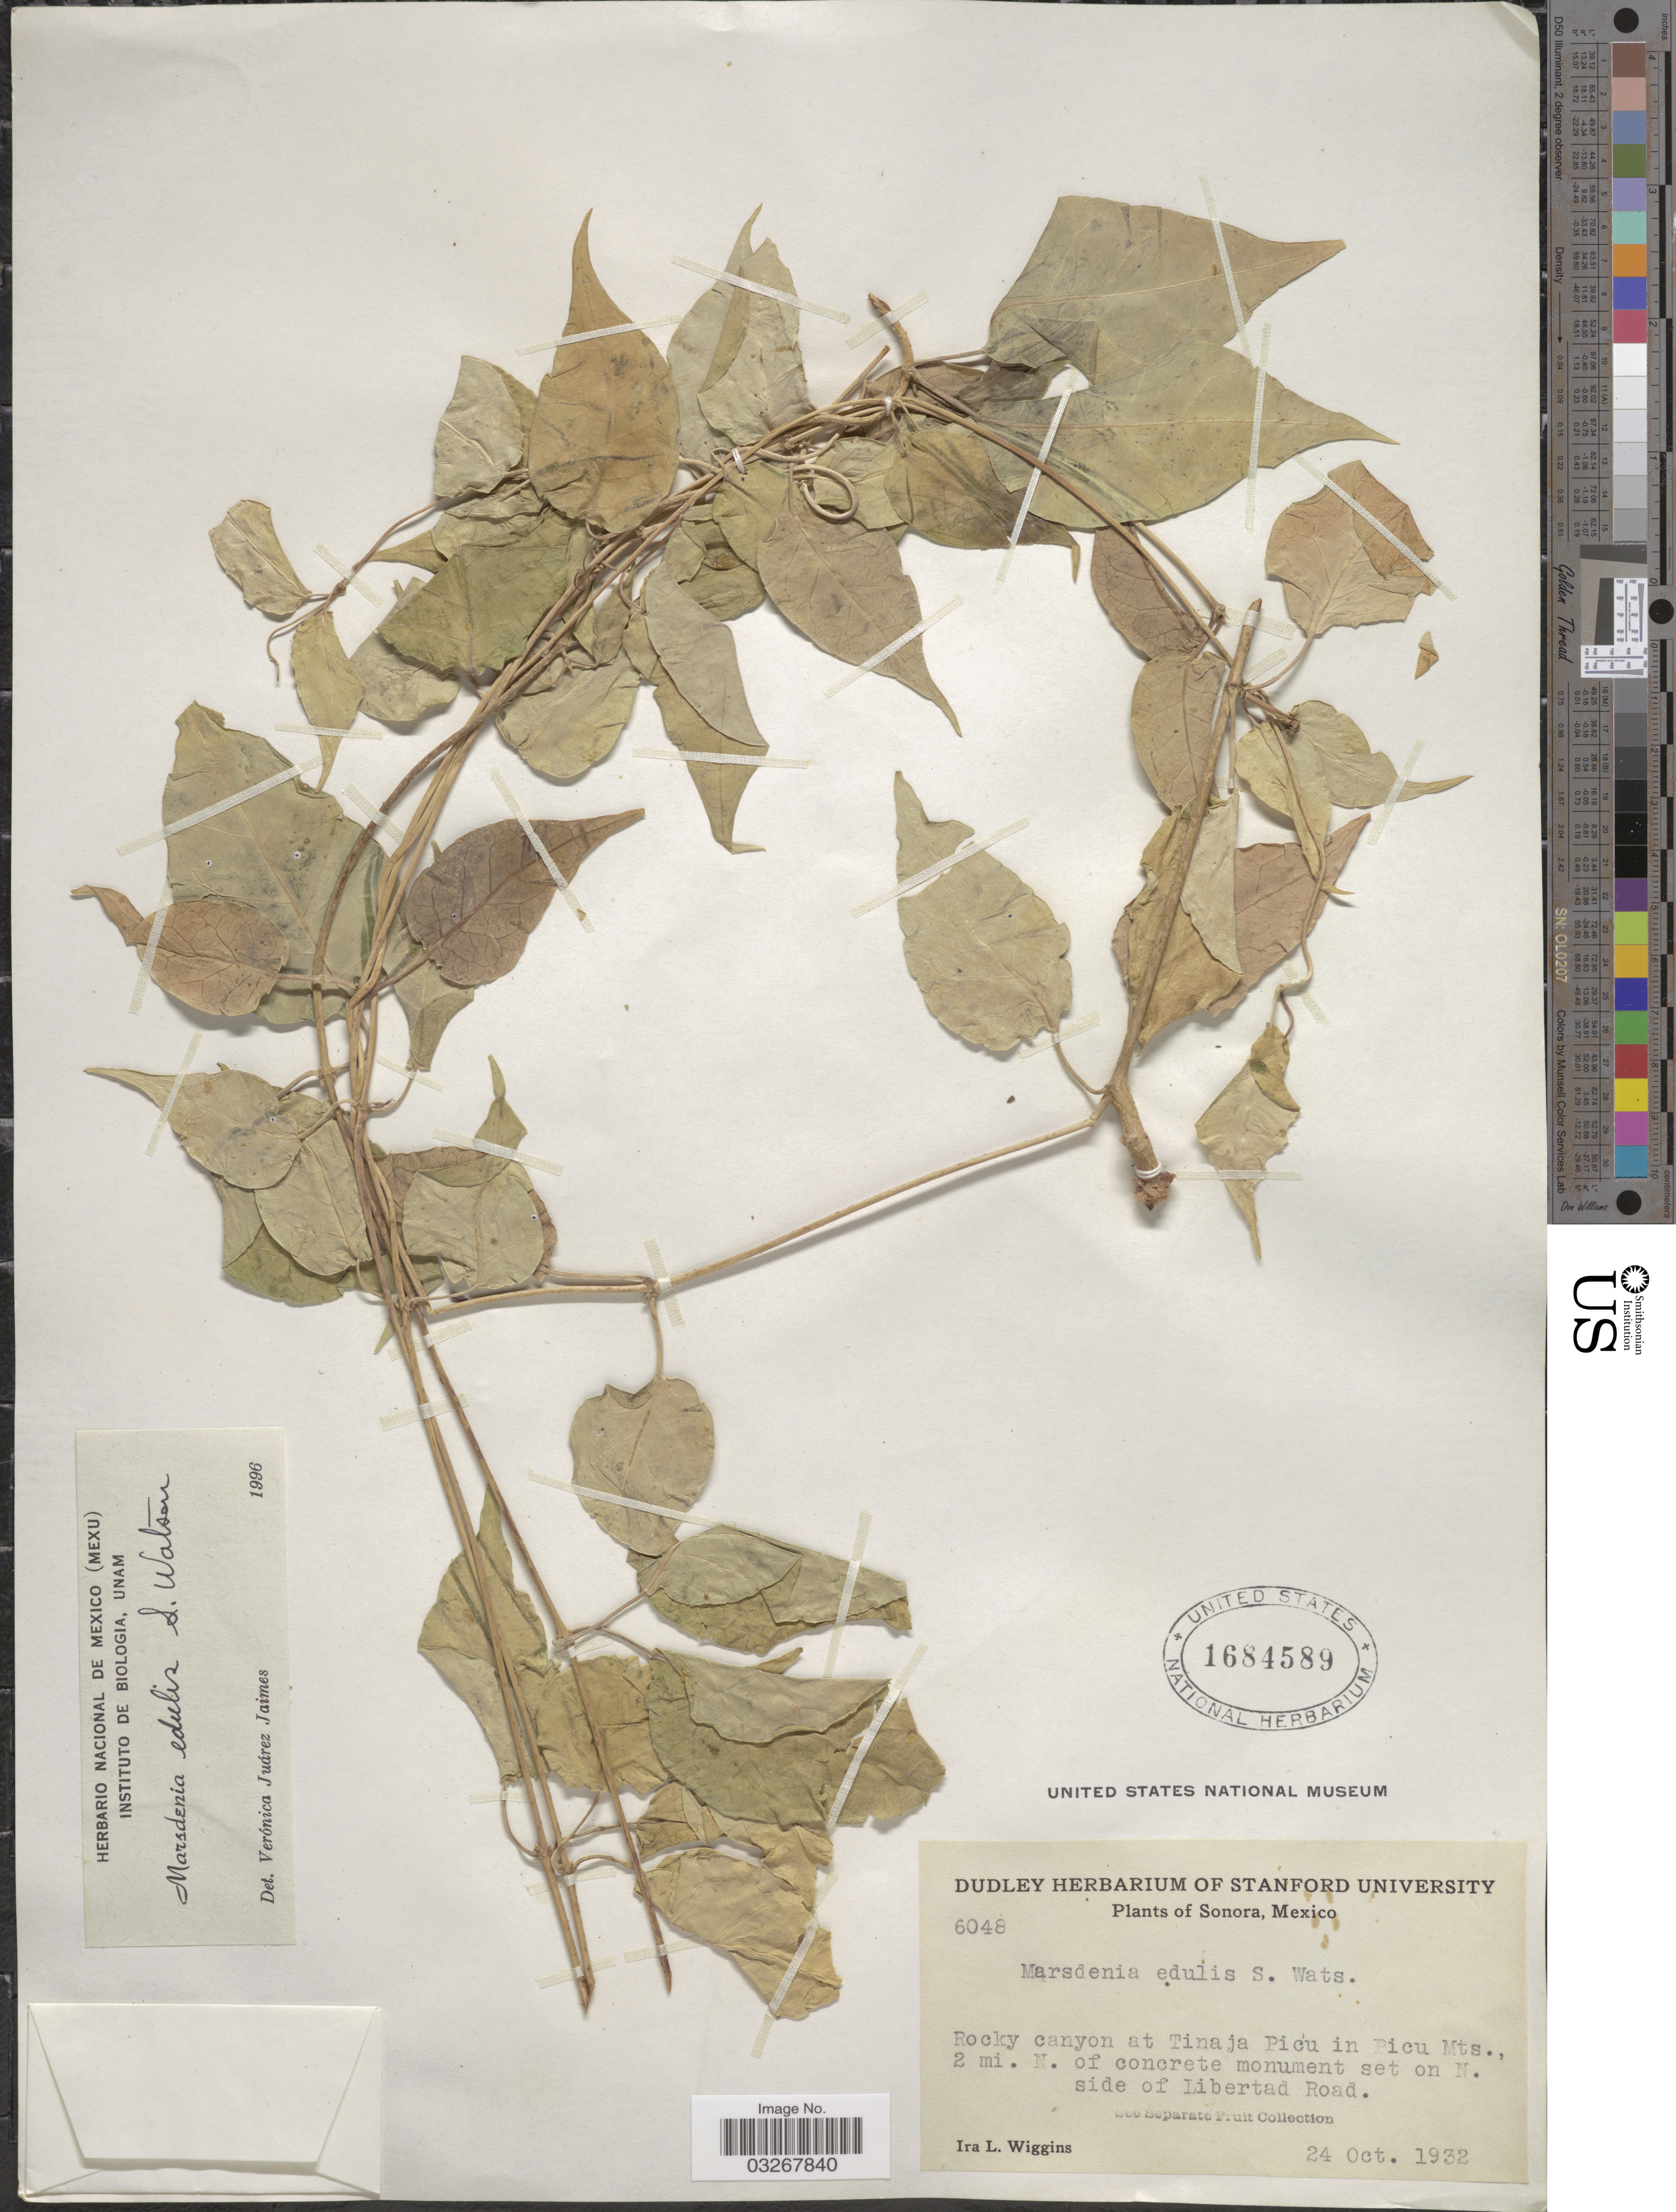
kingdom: Plantae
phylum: Tracheophyta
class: Magnoliopsida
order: Gentianales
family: Apocynaceae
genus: Marsdenia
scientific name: Marsdenia edulis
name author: S. Watson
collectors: I. L. Wiggins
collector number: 6048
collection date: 1932-10-24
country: Mexico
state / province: Sonora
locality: Rocky canyon at Tinaja Picu in Picu Mts., 2 mi. N. of concrete monument set on N. side of Libertad Road.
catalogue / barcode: US 1684589